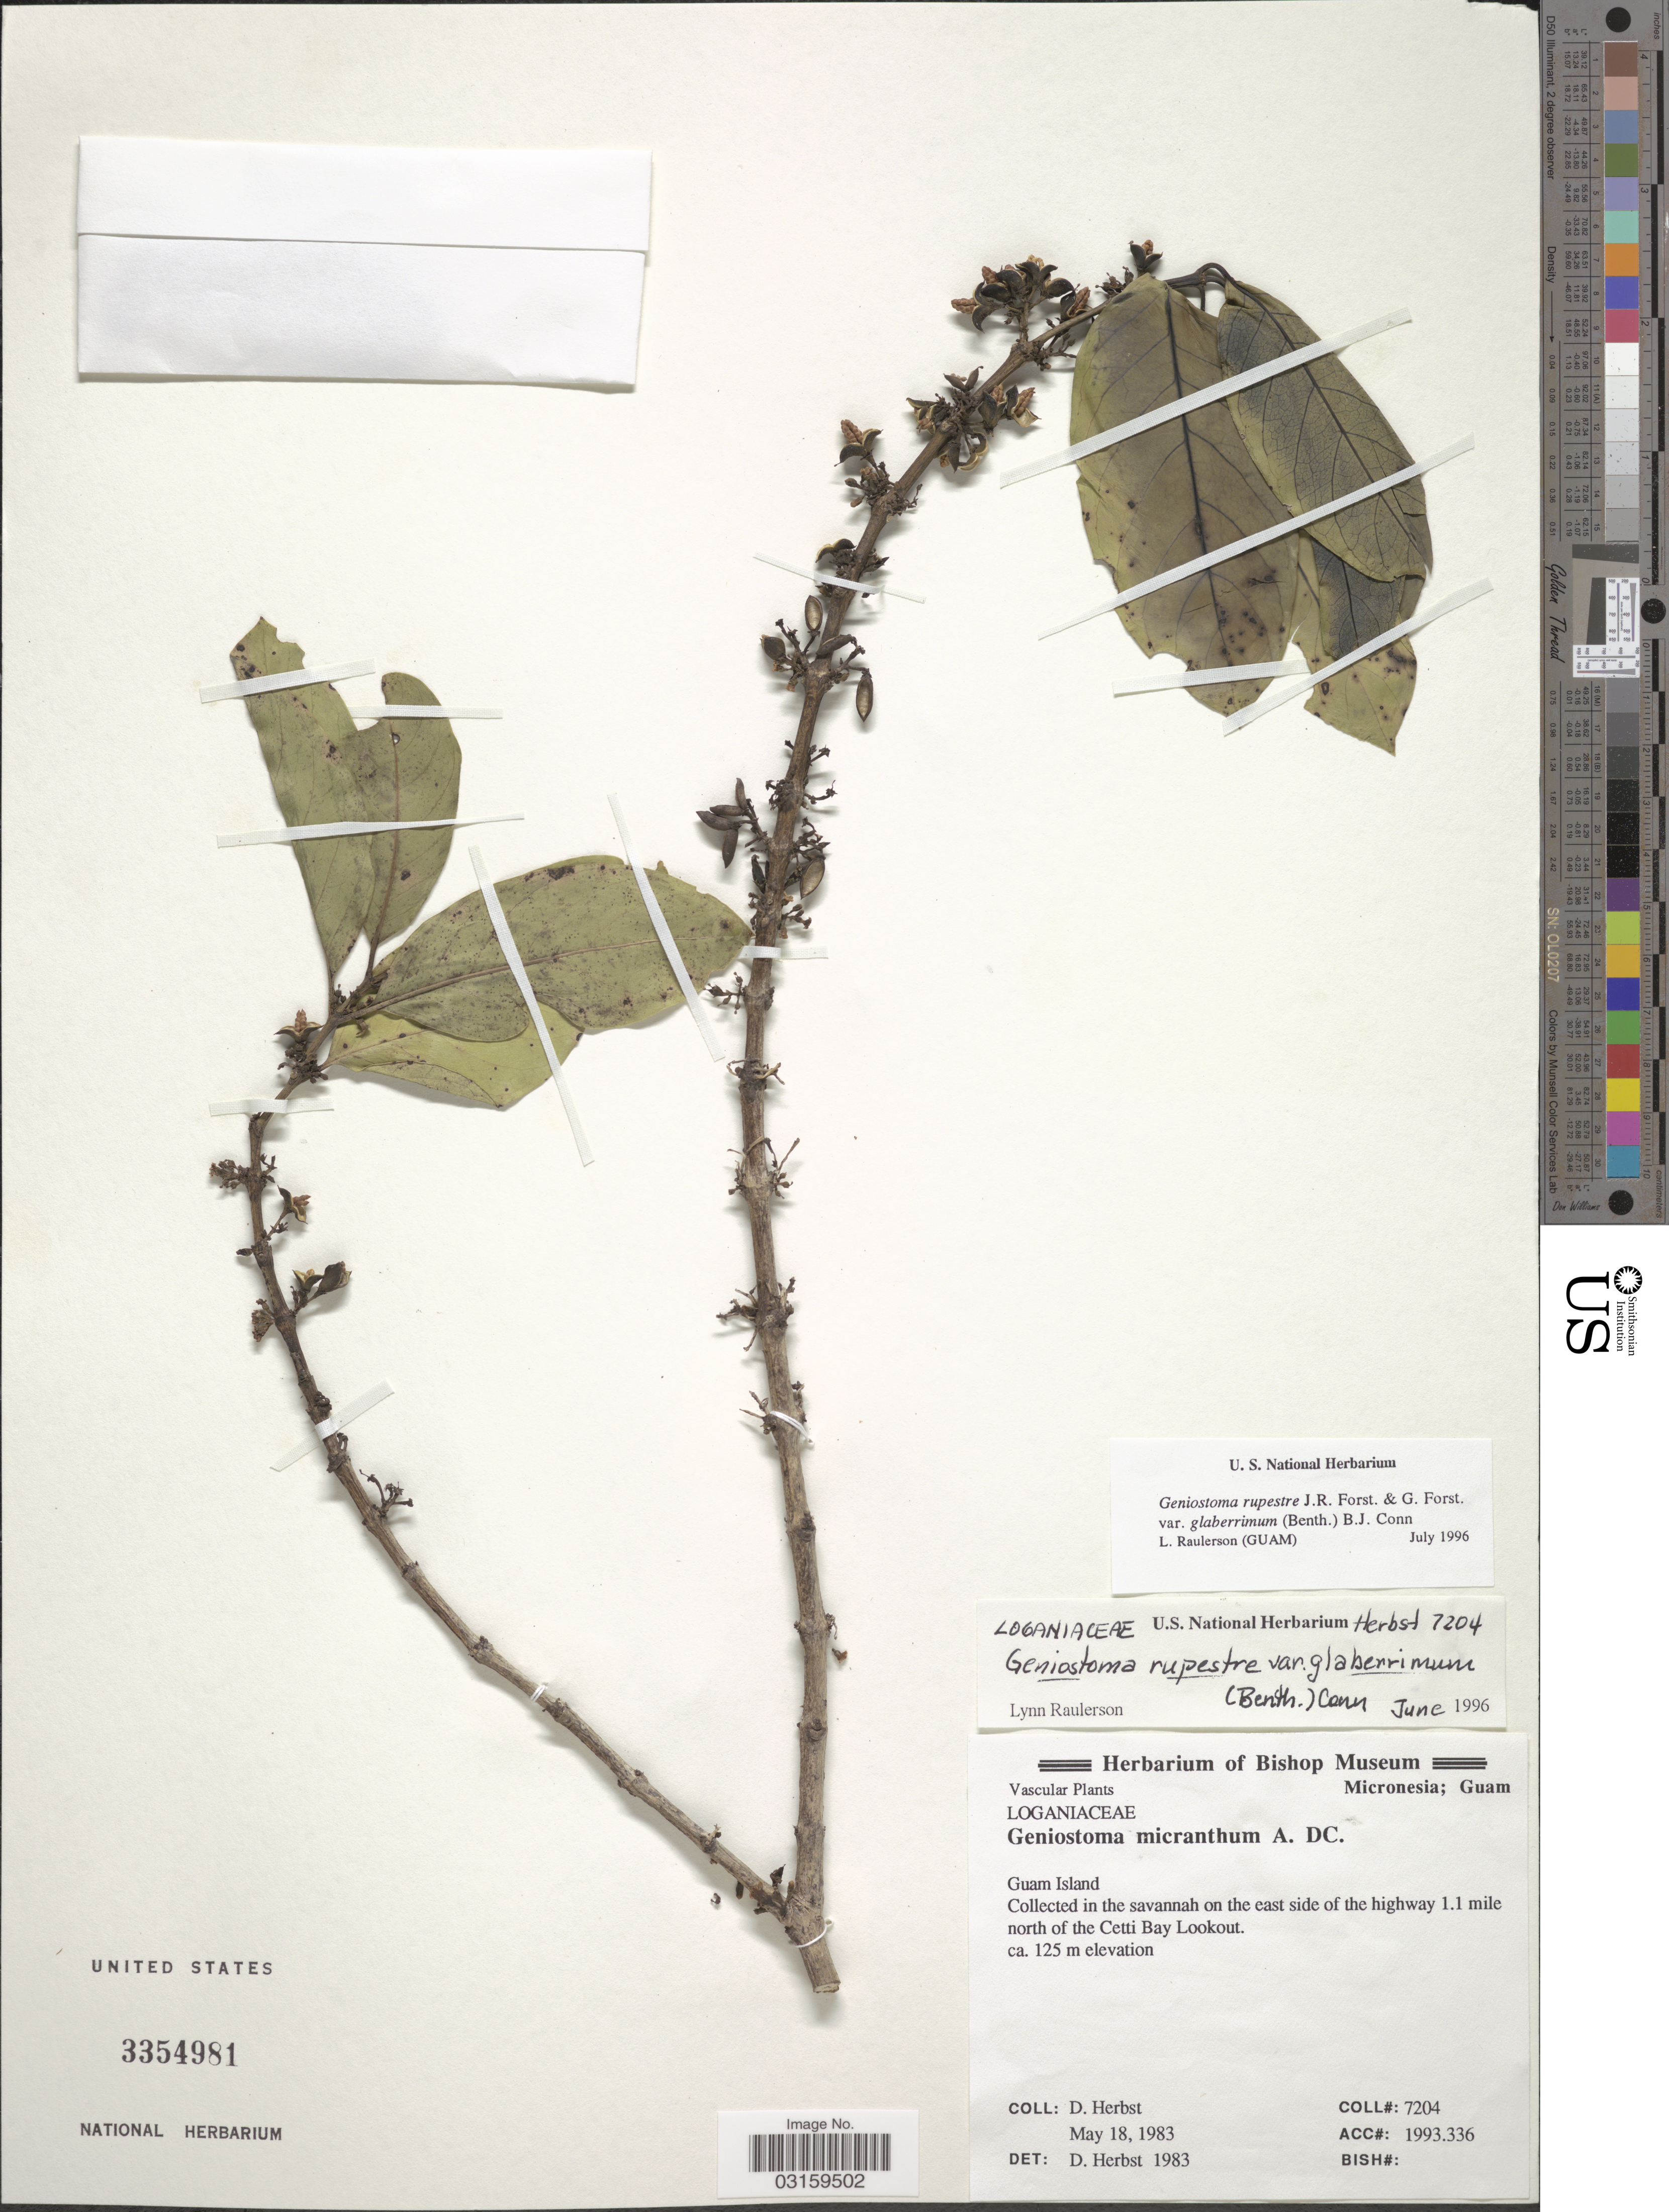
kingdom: Plantae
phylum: Tracheophyta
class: Magnoliopsida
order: Gentianales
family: Loganiaceae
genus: Geniostoma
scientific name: Geniostoma rupestre var. glaberrimum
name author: J.R. Forst. & G. Forst.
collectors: D. Herbst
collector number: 7204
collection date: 1983-05-18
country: Guam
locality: Guam Island. Collected in the savannah on the east side of the highway 1.1 mile north of the Cetti Bay Lookout.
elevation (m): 125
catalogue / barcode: US 3354981